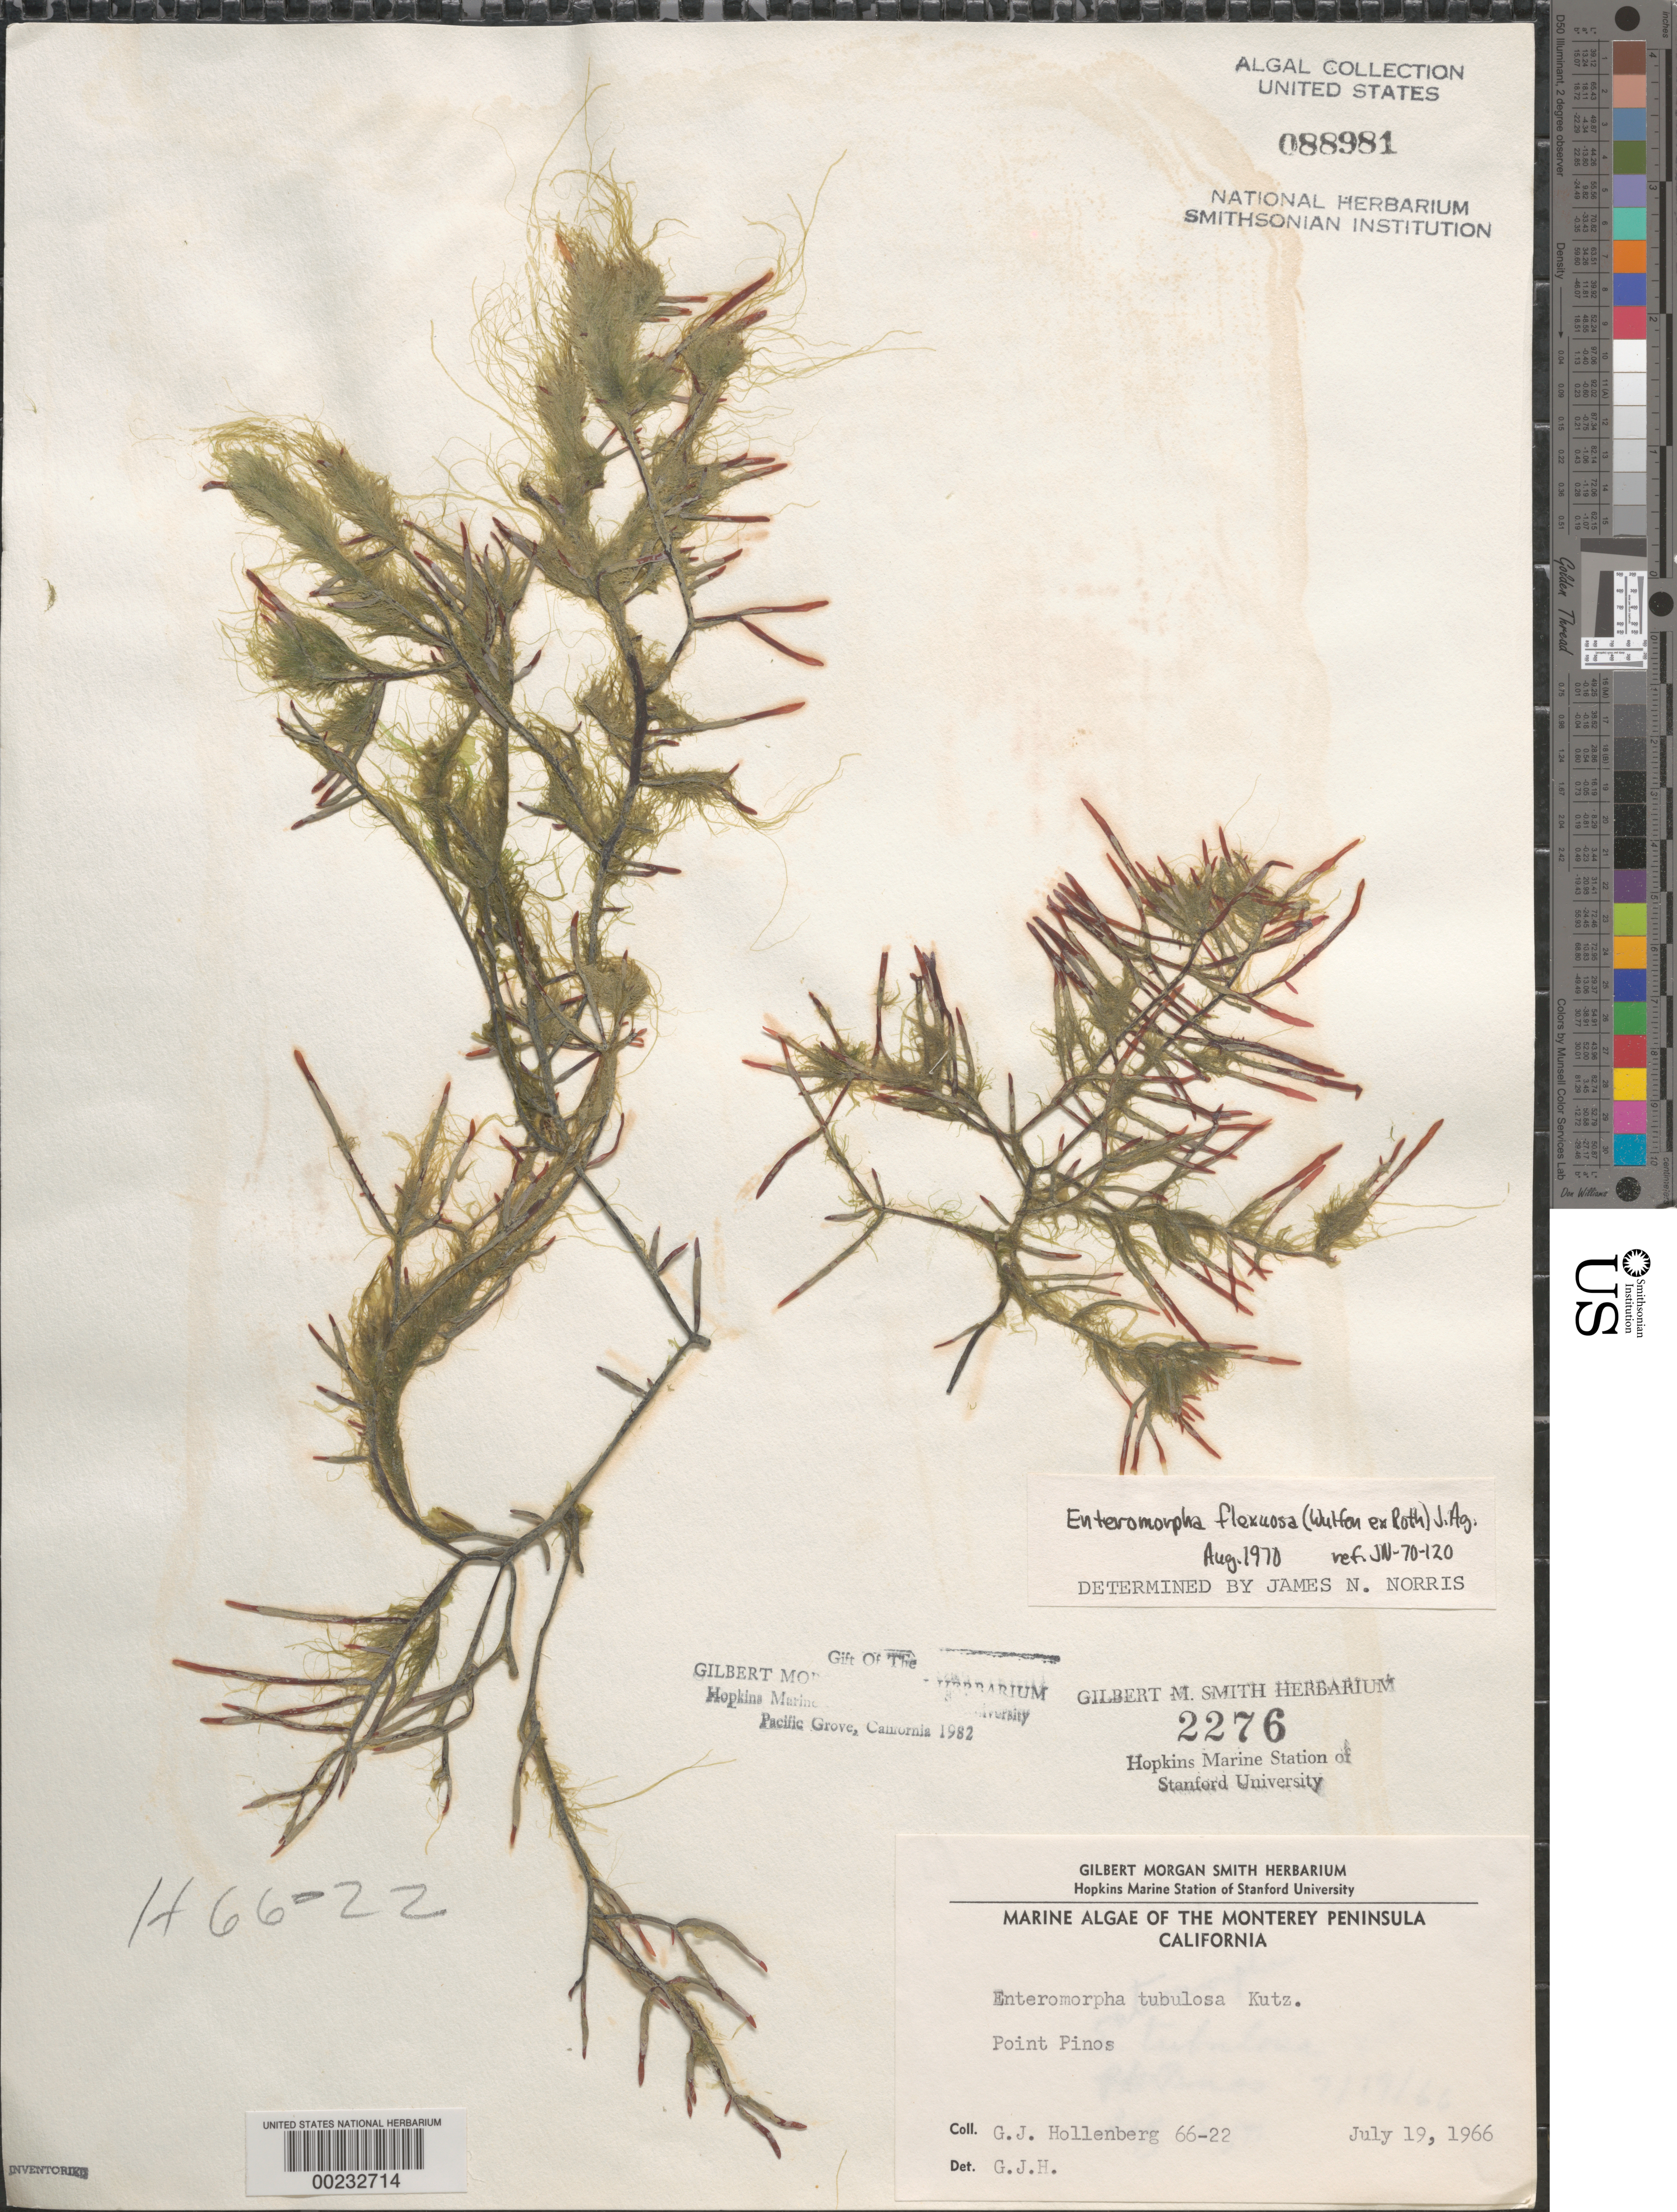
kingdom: Plantae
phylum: Chlorophyta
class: Ulvophyceae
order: Ulvales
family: Ulvaceae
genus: Ulva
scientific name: Ulva flexuosa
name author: Wulfen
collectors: G. Hollenberg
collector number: GJH 66-22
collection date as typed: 19 Jul 1966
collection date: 1966-07-19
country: United States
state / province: California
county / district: Monterey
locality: Point Pinos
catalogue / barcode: US 88981